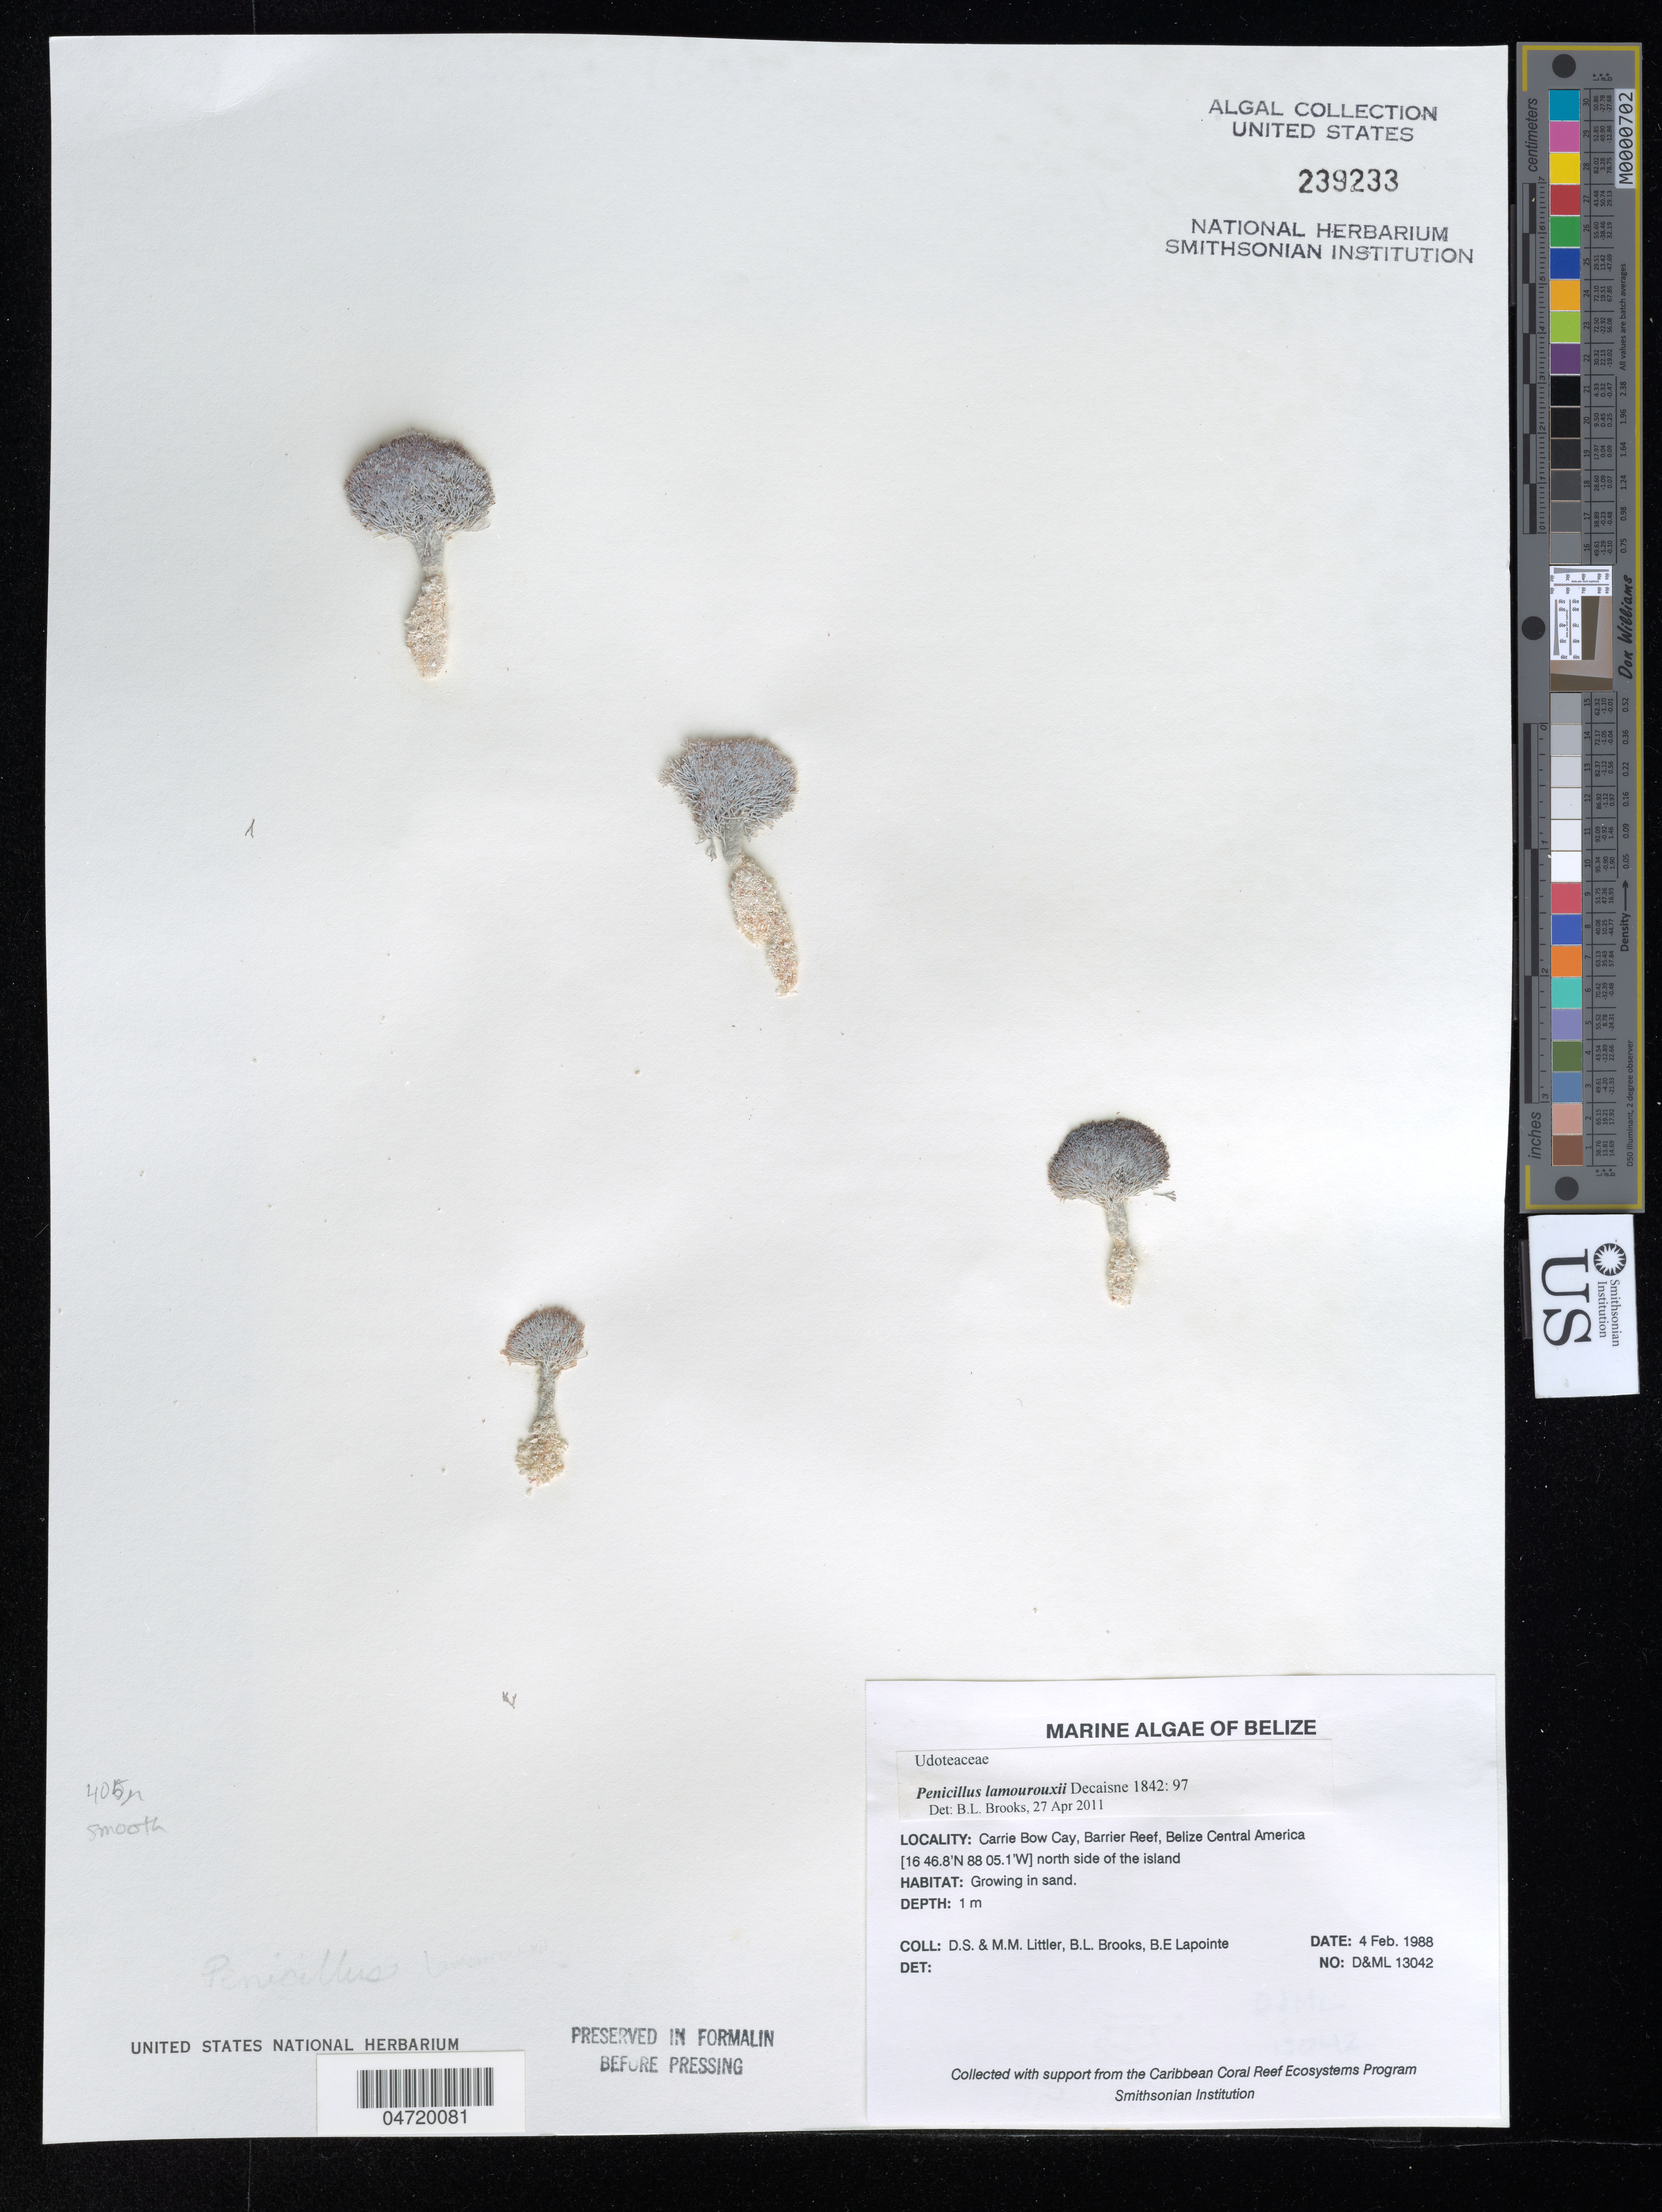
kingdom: Plantae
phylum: Chlorophyta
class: Ulvophyceae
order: Bryopsidales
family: Udoteaceae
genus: Penicillus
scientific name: Penicillus lamourouxii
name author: Decne.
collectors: D. S. Littler, M. M. Littler, B. Brooks & B. Lapointe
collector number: D&ML13042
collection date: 1988-02-04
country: Belize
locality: Carrie Bow Cay, Barrier Reef, north side of the island.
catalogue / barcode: US 239233